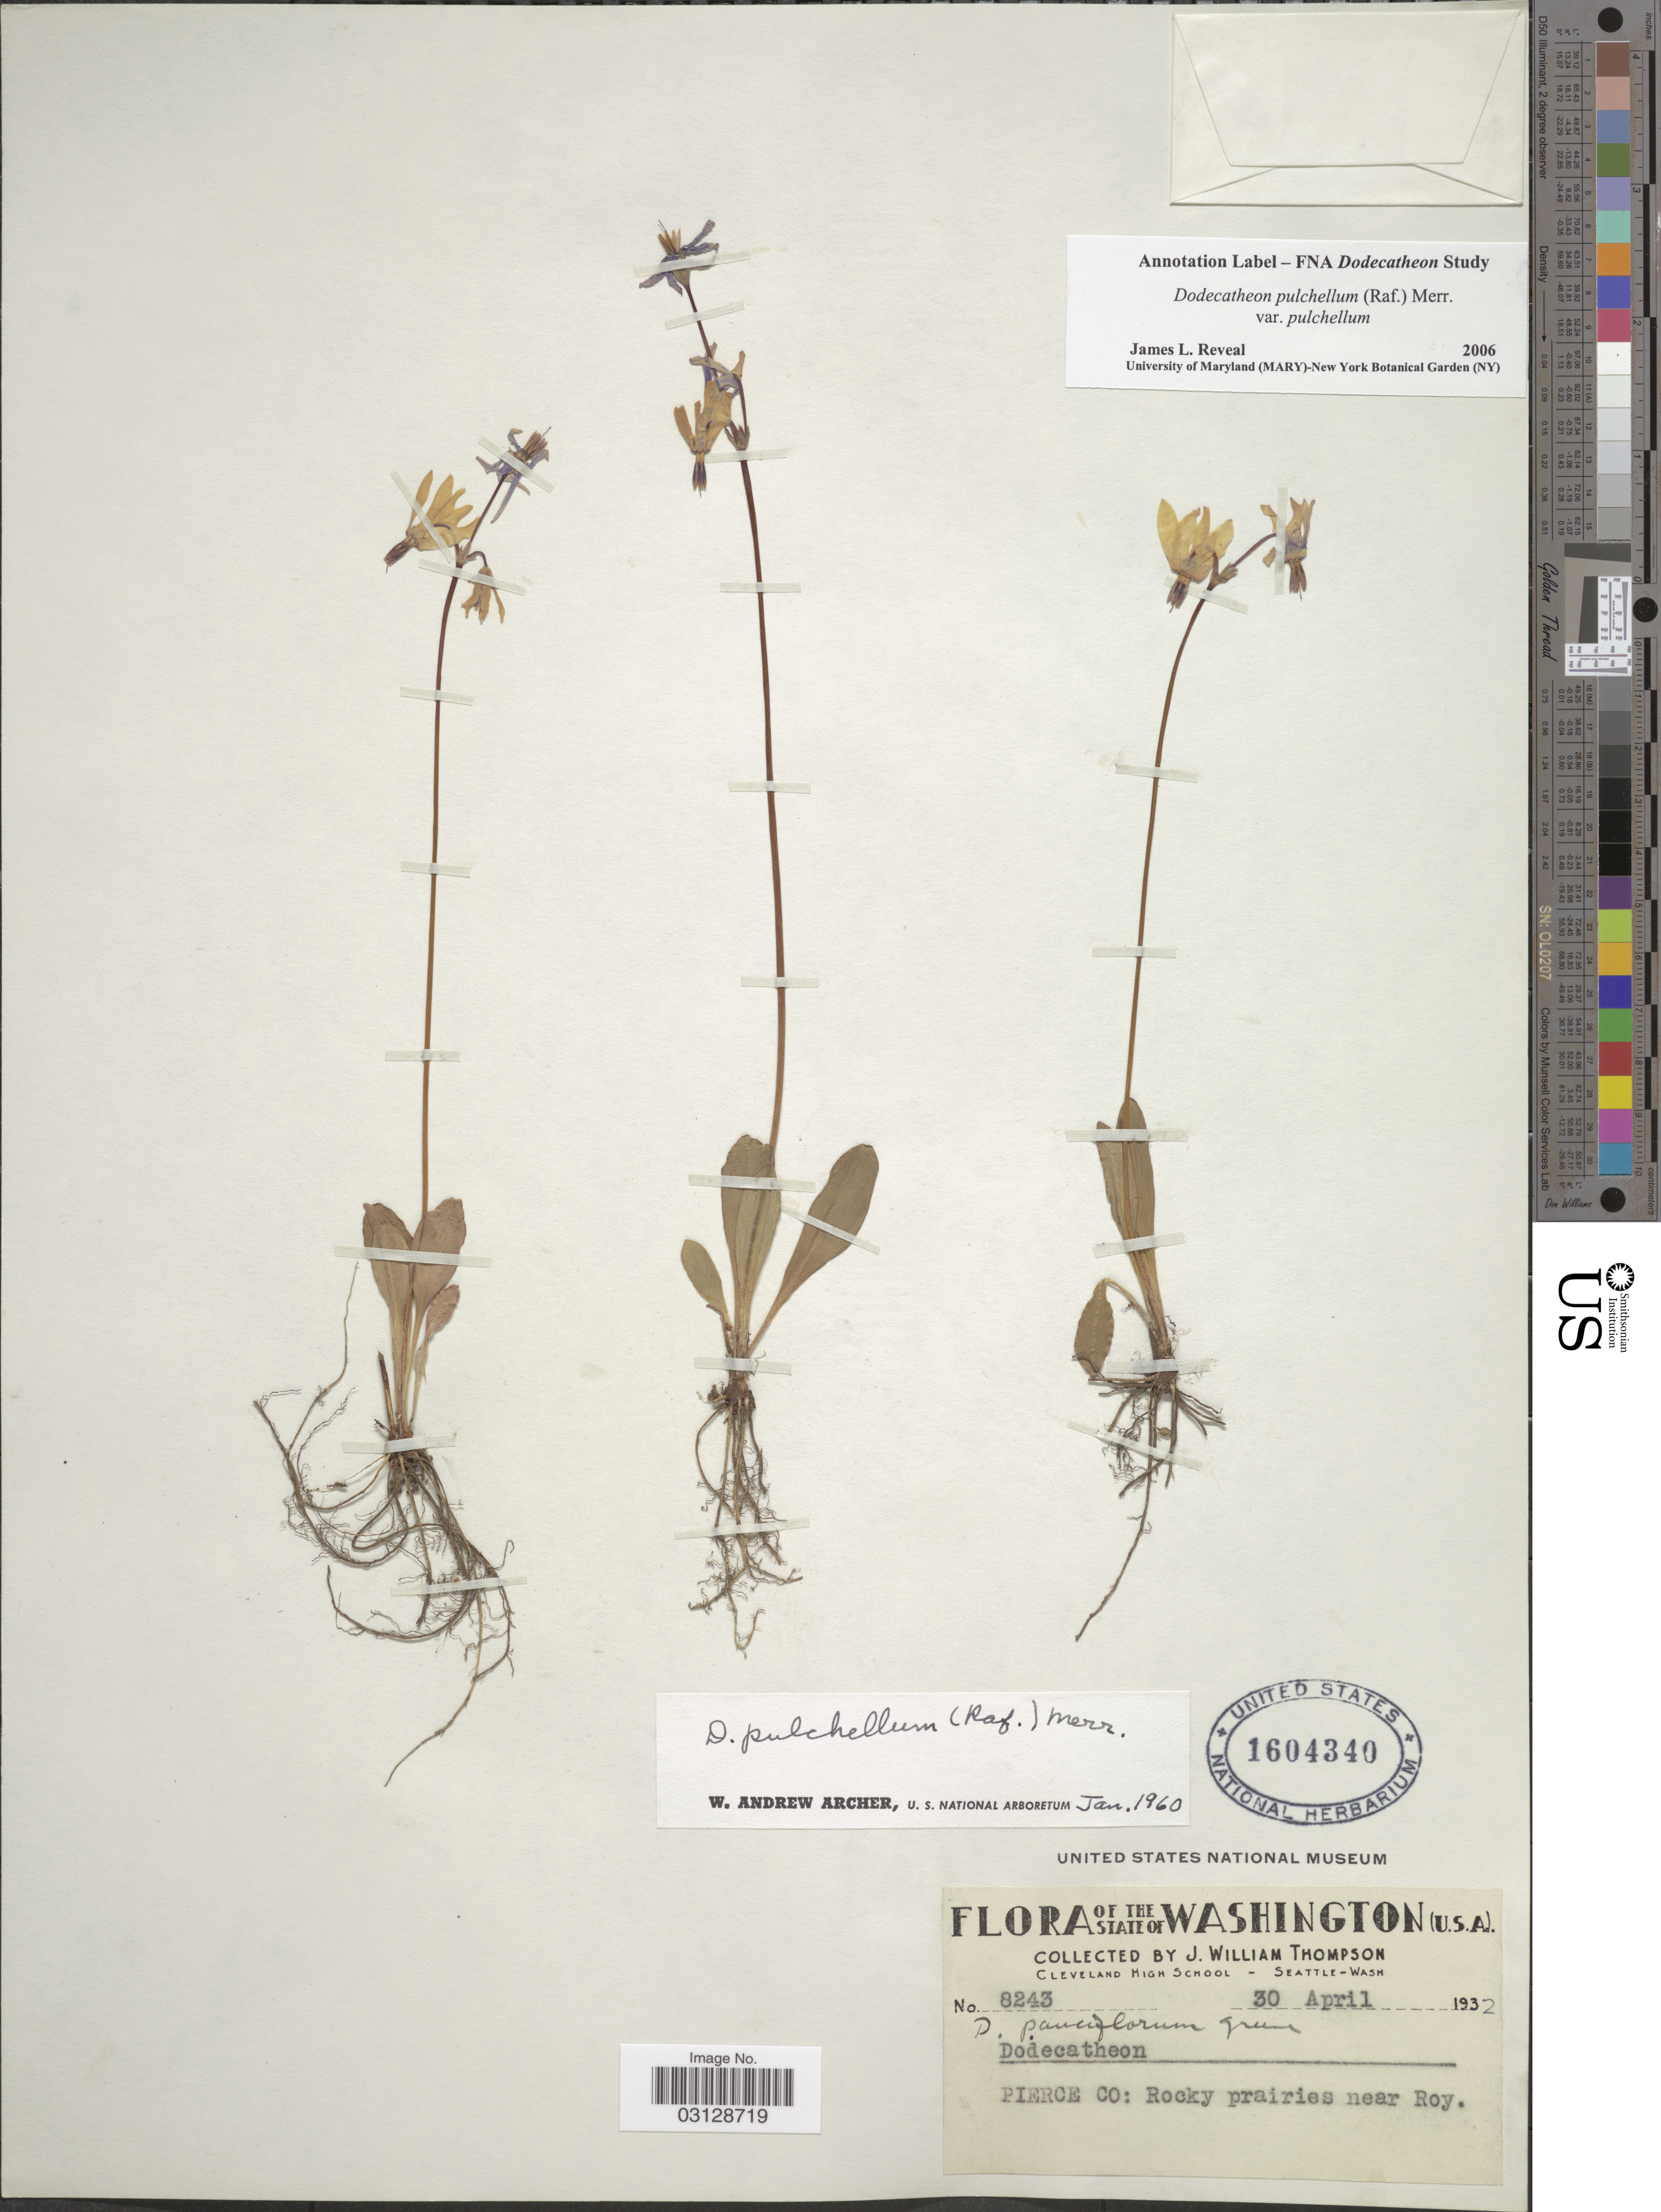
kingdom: Plantae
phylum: Tracheophyta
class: Magnoliopsida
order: Ericales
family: Primulaceae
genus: Dodecatheon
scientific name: Dodecatheon pulchellum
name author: (Raf.) Merr.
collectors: J. W. Thompson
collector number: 8243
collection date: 1932-04-30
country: United States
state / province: Washington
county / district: Pierce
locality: Pierce Co: Rocky prairies near Roy.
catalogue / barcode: US 1604340